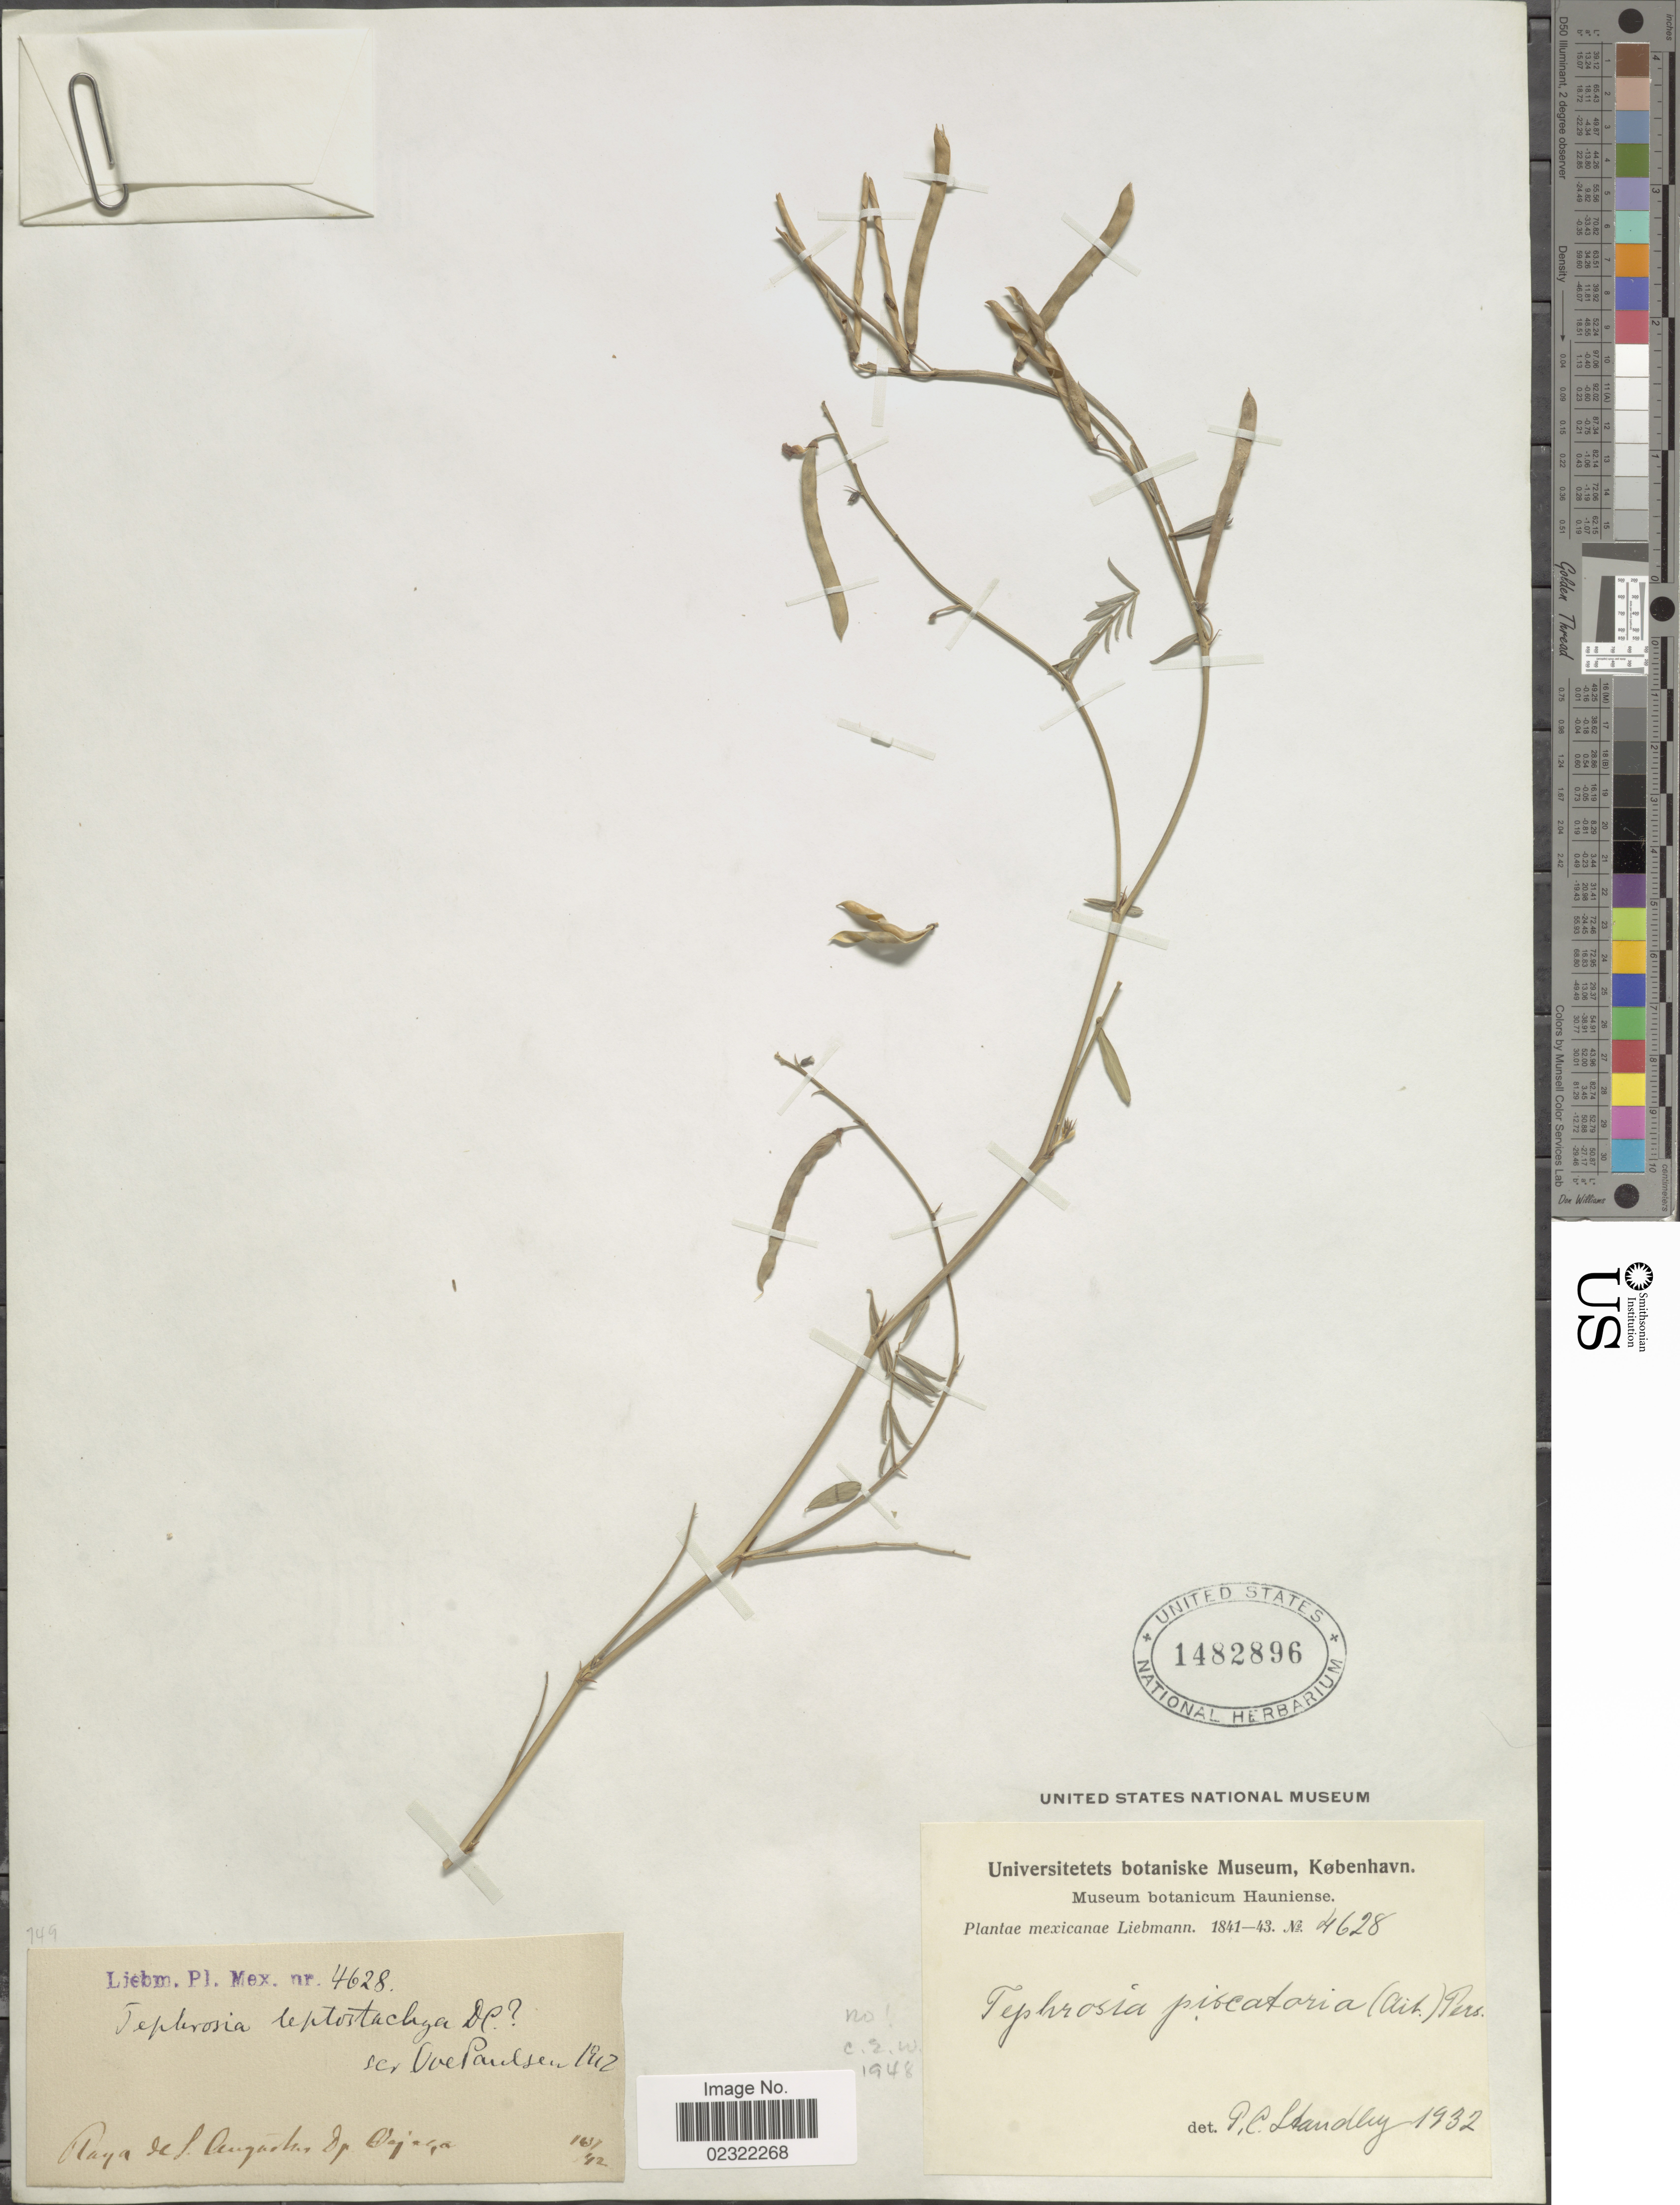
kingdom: Plantae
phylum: Tracheophyta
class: Magnoliopsida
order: Fabales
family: Fabaceae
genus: Tephrosia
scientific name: Tephrosia cinerea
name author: (L.) Pers.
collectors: Liebmann, --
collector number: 4628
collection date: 1841/1843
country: Mexico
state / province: Oaxaca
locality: Playa de S. Angustus Dp. Oajaca.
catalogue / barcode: US 1482896